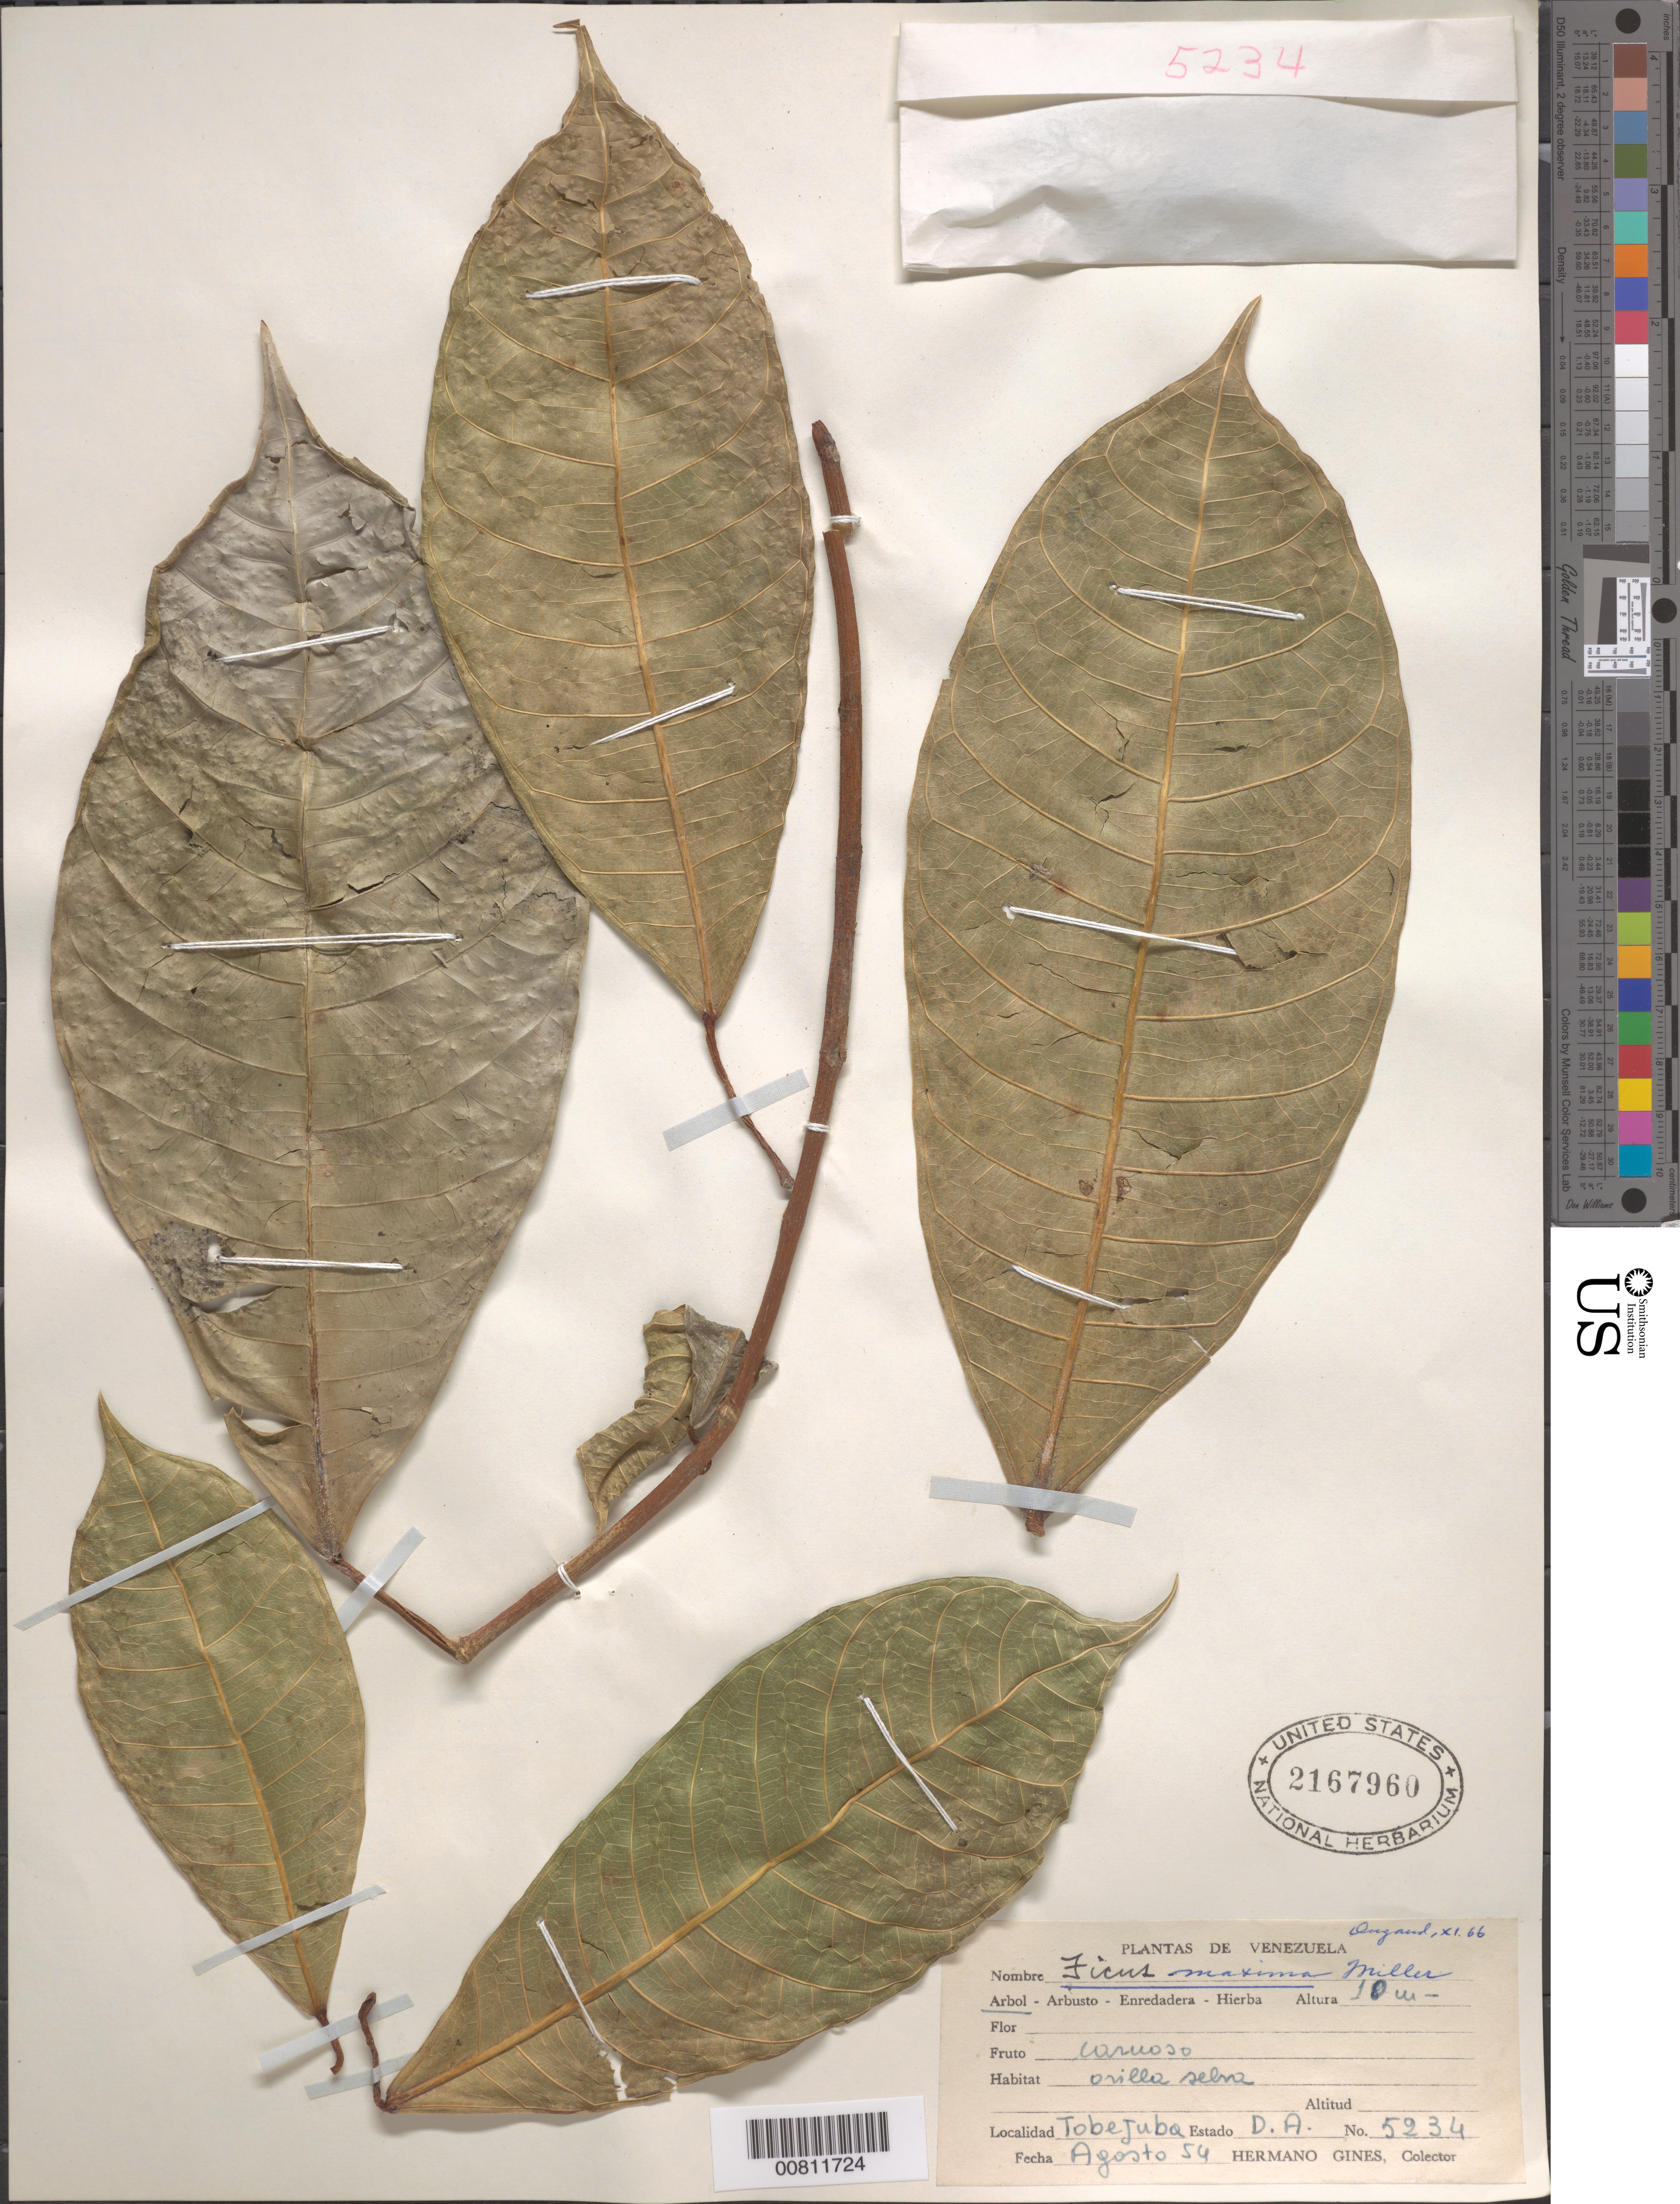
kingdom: Plantae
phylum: Tracheophyta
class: Magnoliopsida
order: Rosales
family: Moraceae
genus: Ficus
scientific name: Ficus maxima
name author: Mill.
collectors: H. Gines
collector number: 5234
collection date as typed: Aug-54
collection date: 1954-08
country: Venezuela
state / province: Delta Amacuro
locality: Tobejuba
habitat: Orilla selva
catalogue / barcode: US 2167960